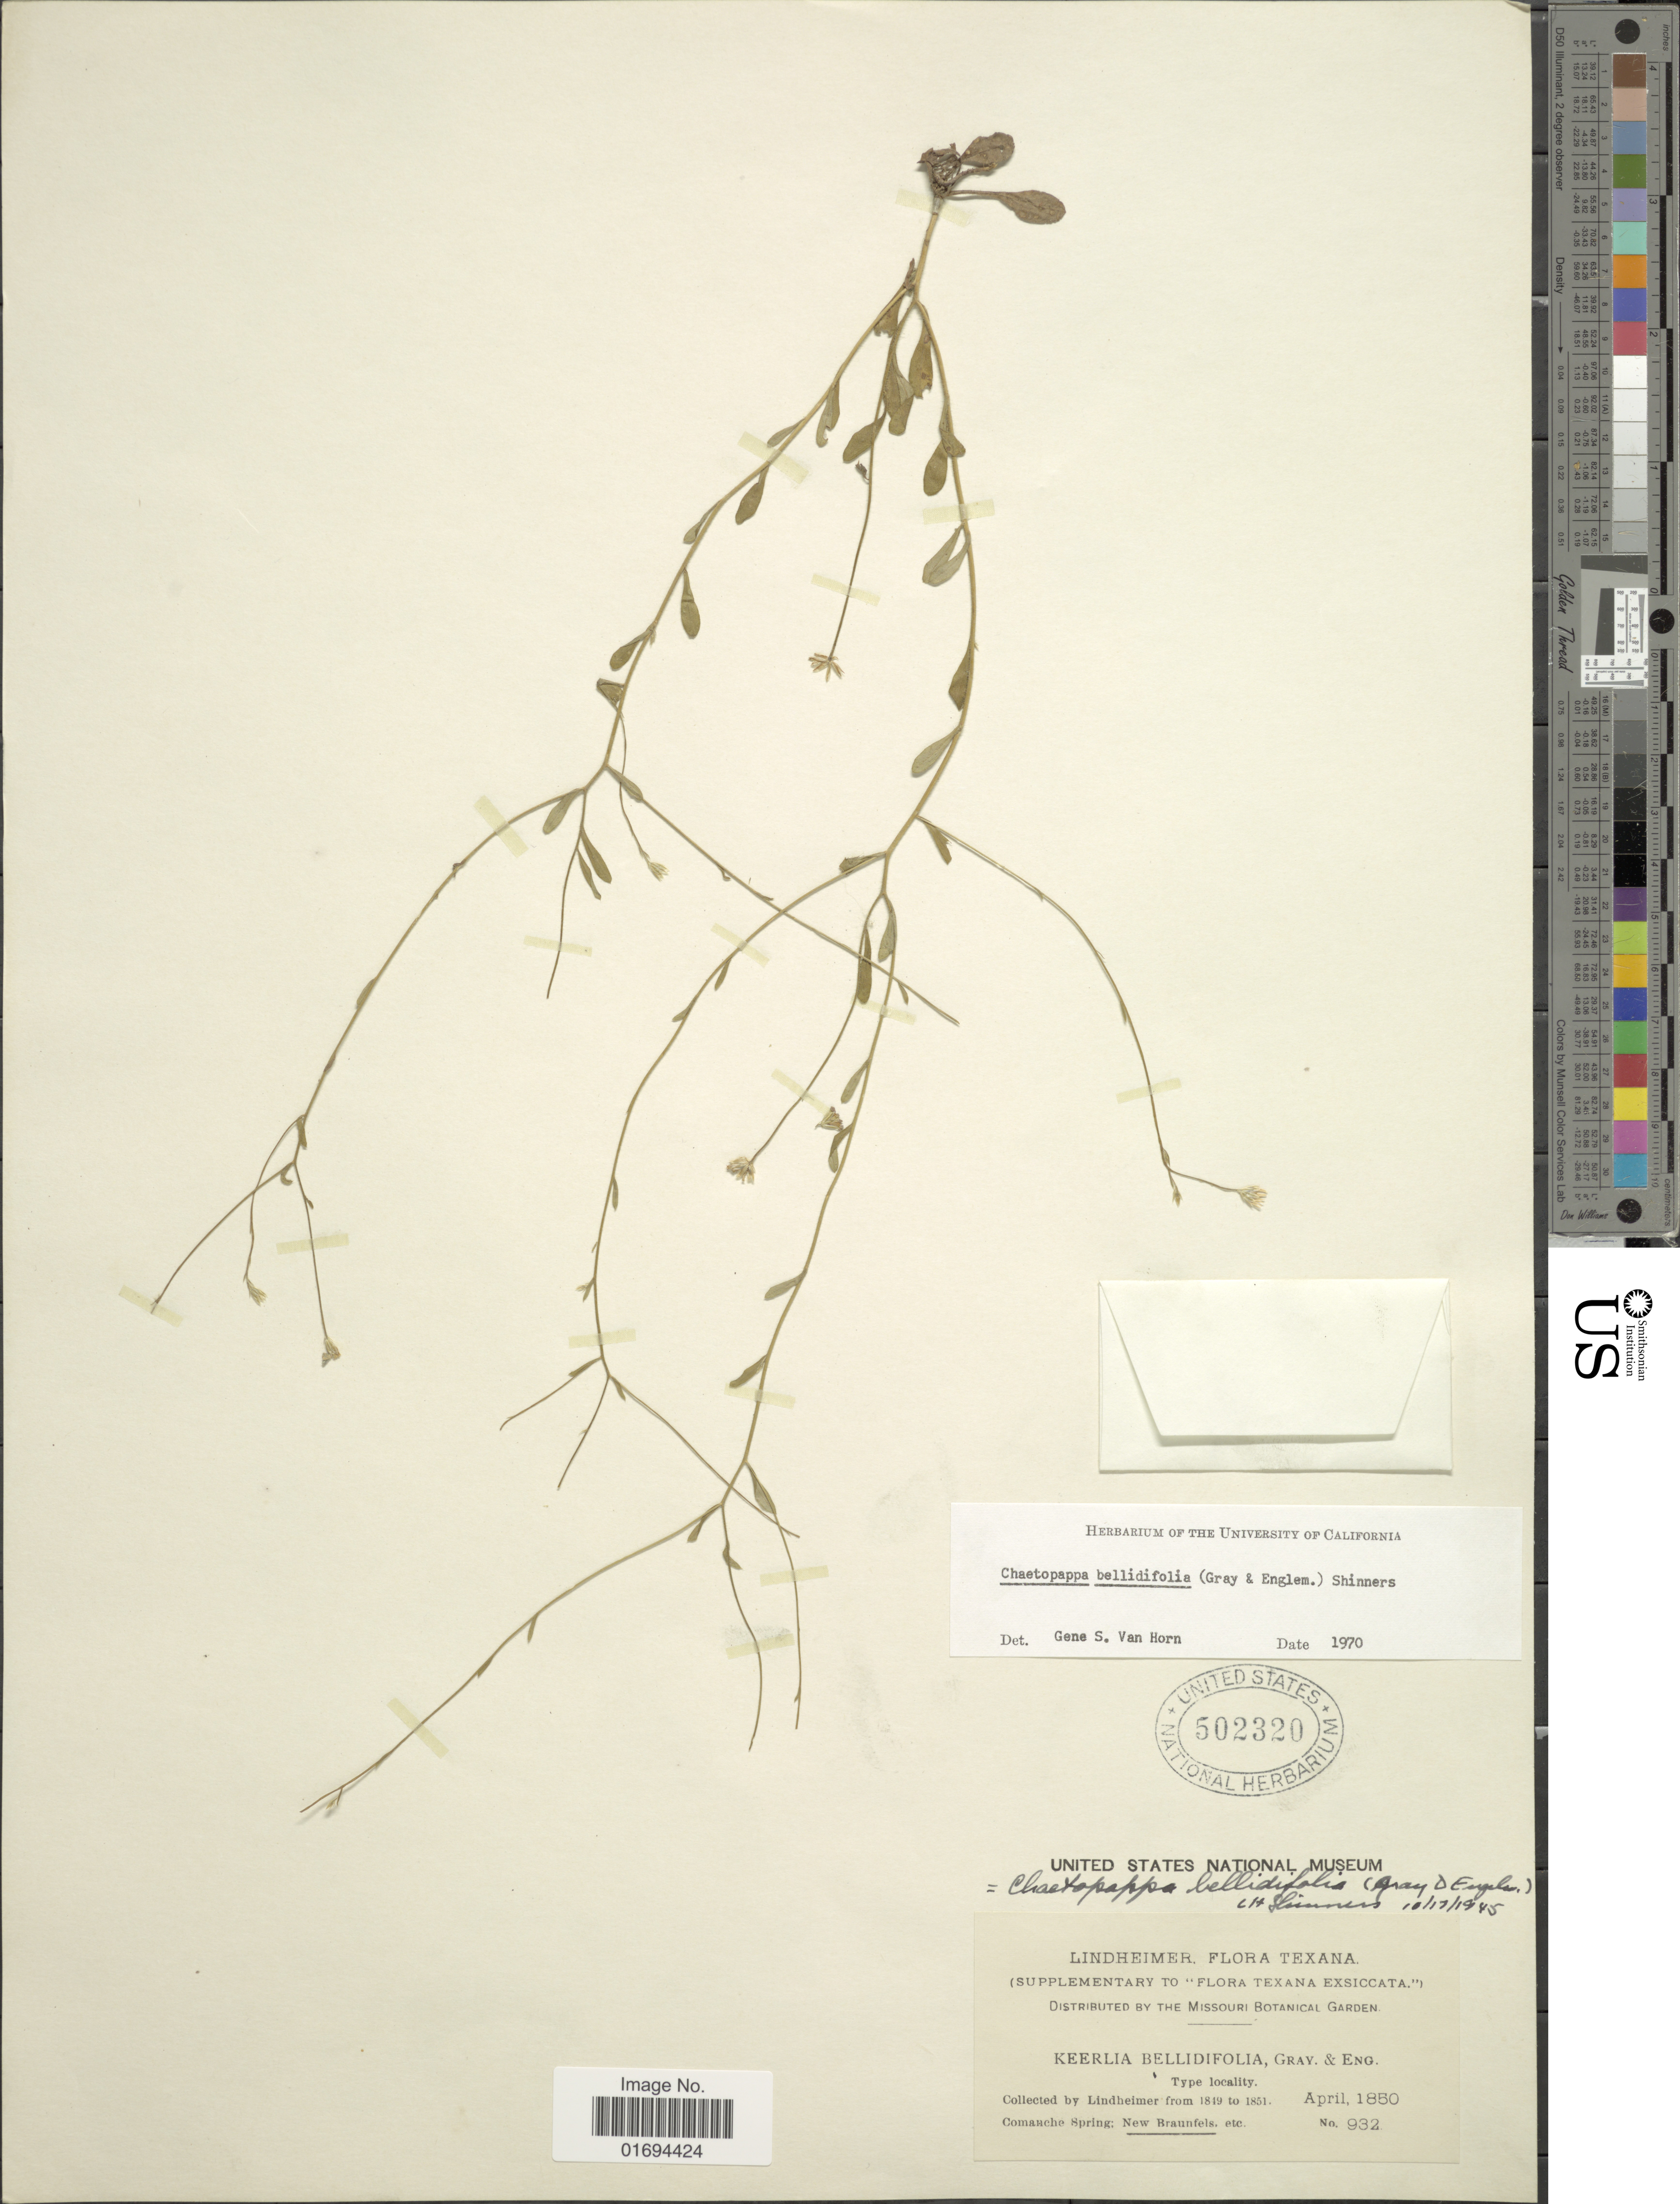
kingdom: Plantae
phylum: Tracheophyta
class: Magnoliopsida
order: Asterales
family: Asteraceae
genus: Chaetopappa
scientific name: Chaetopappa bellidifolia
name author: (A. Gray) Shinners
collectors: -. Lindheimer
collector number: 932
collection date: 1850-04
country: United States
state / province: Texas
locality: Texana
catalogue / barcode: US 502320